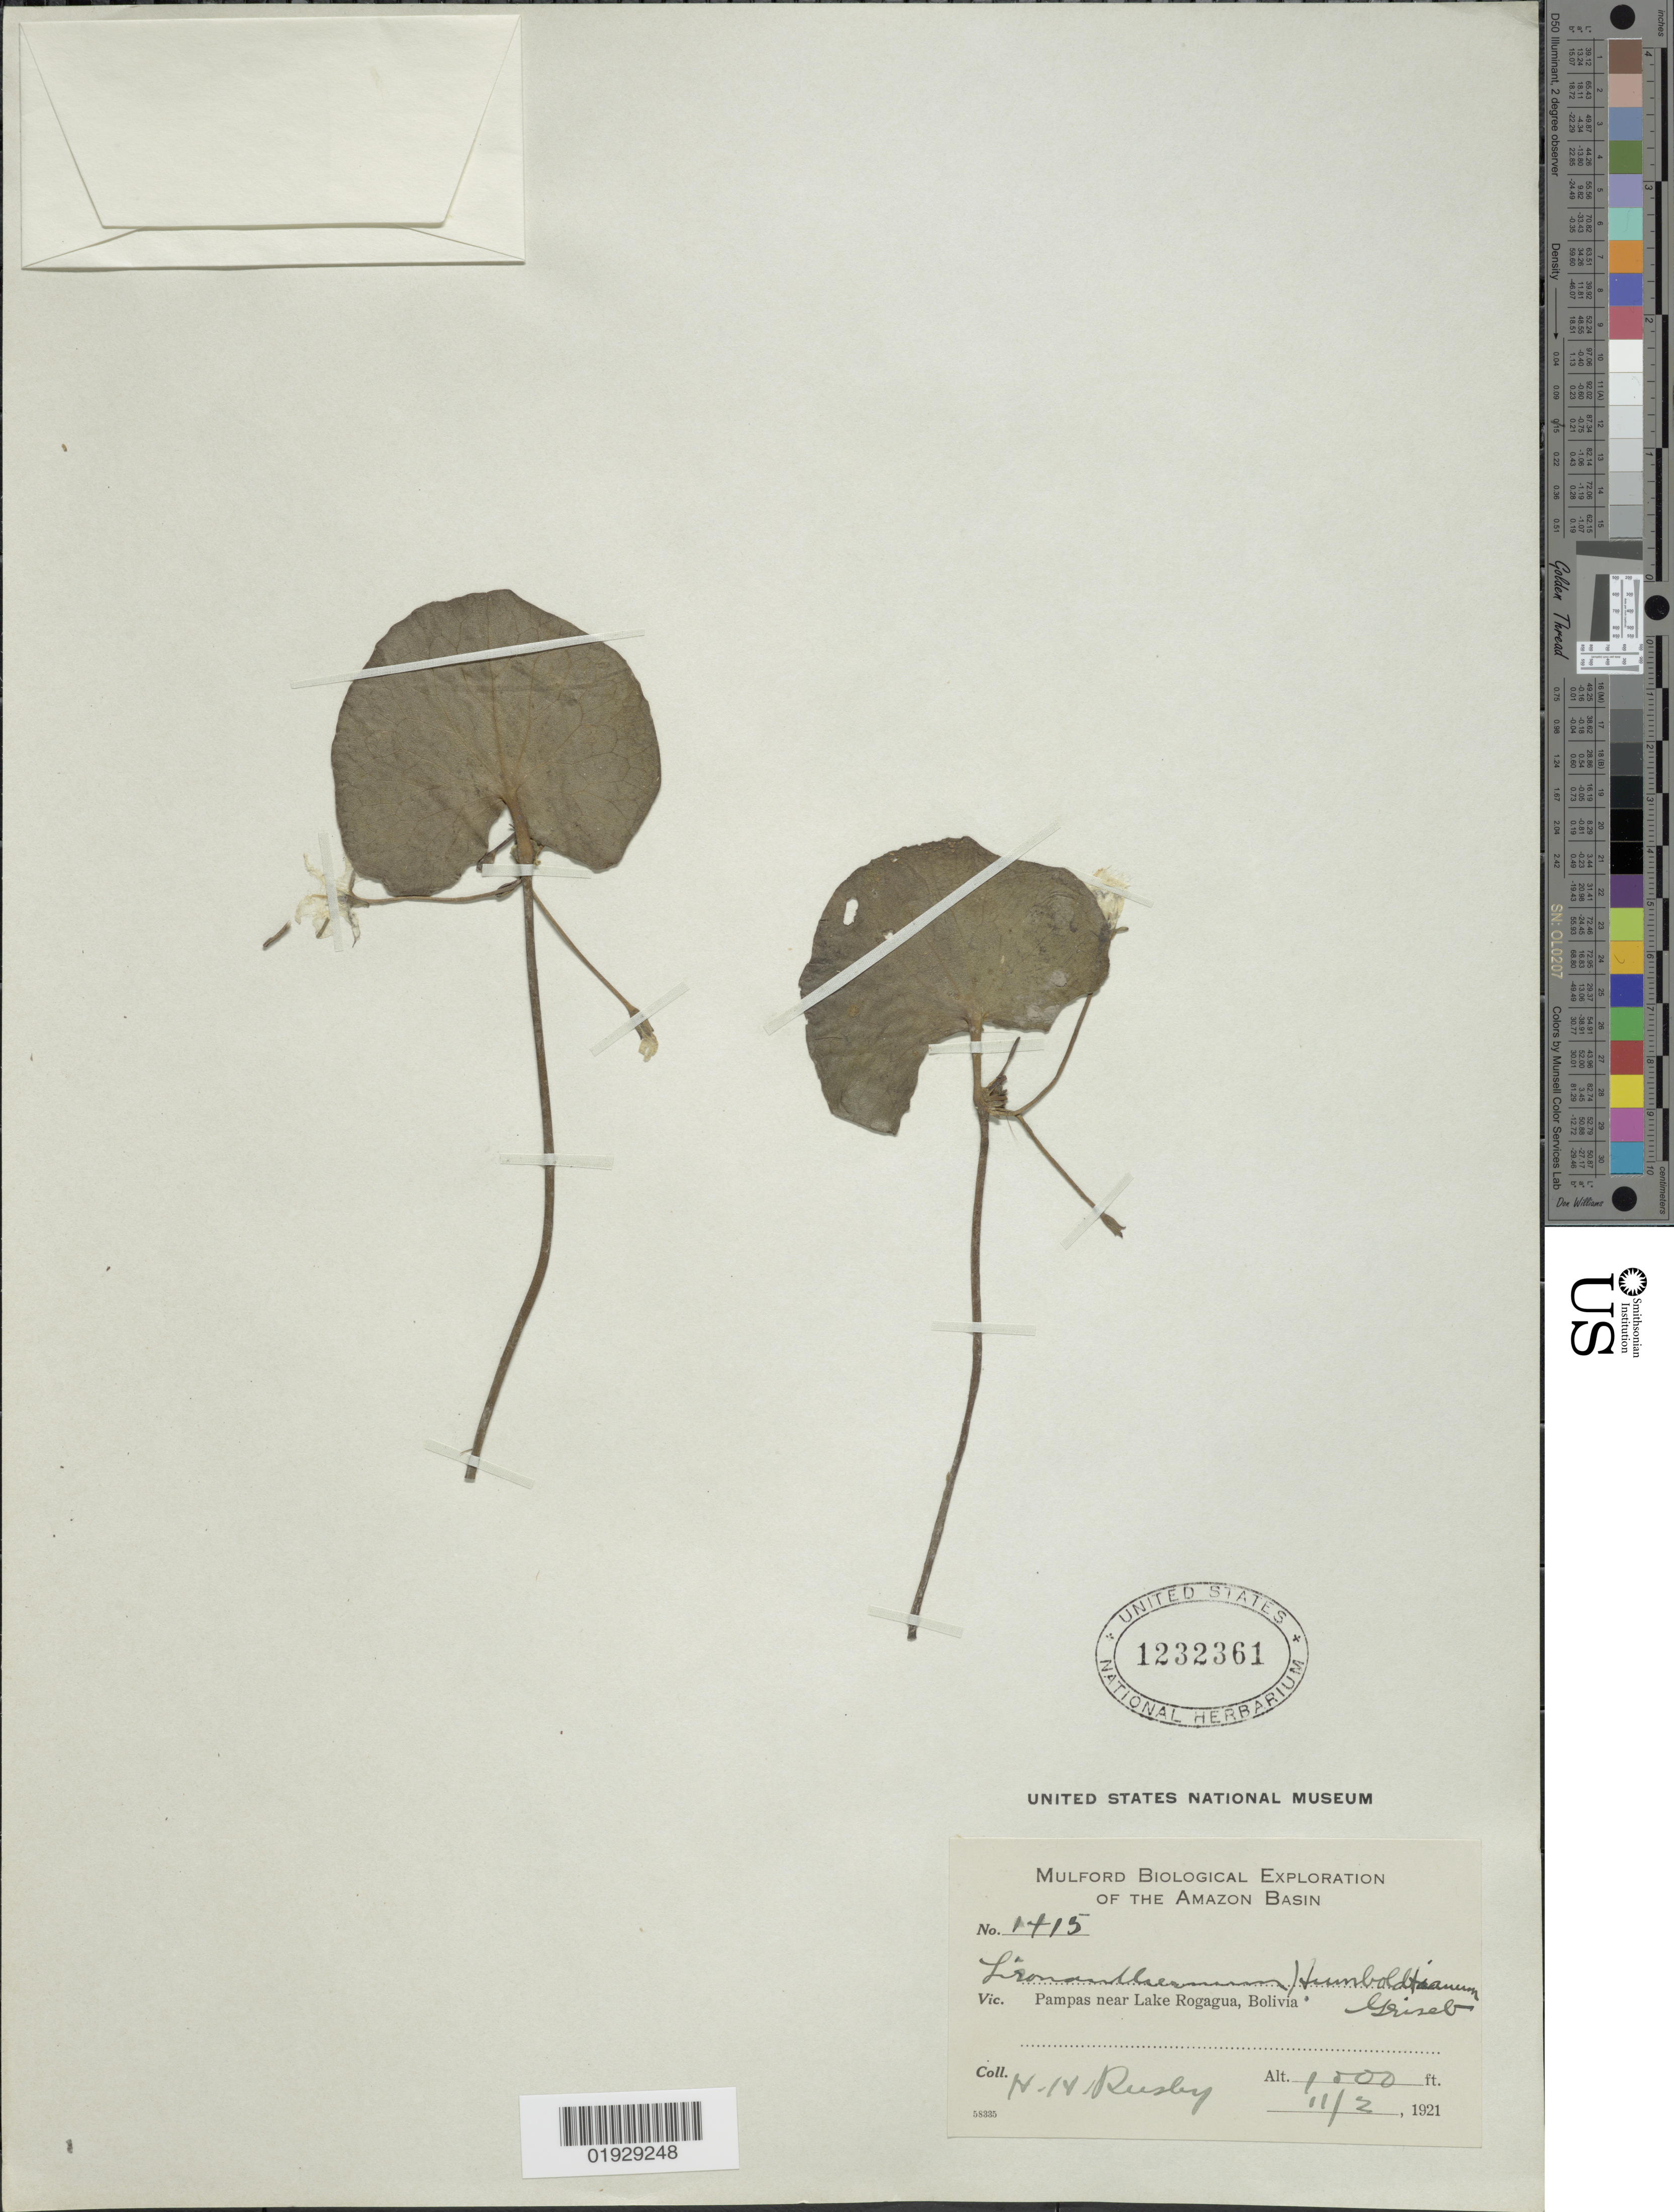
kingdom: Plantae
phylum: Tracheophyta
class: Magnoliopsida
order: Asterales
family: Menyanthaceae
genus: Nymphoides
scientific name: Nymphoides indica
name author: (L.) Kuntze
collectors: H. H. Rusby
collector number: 1415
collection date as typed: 11/2, 1921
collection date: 1921-11-02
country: Bolivia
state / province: Beni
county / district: José Ballivián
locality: Pampas near Lake Rogagua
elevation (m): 305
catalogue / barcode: US 1232361